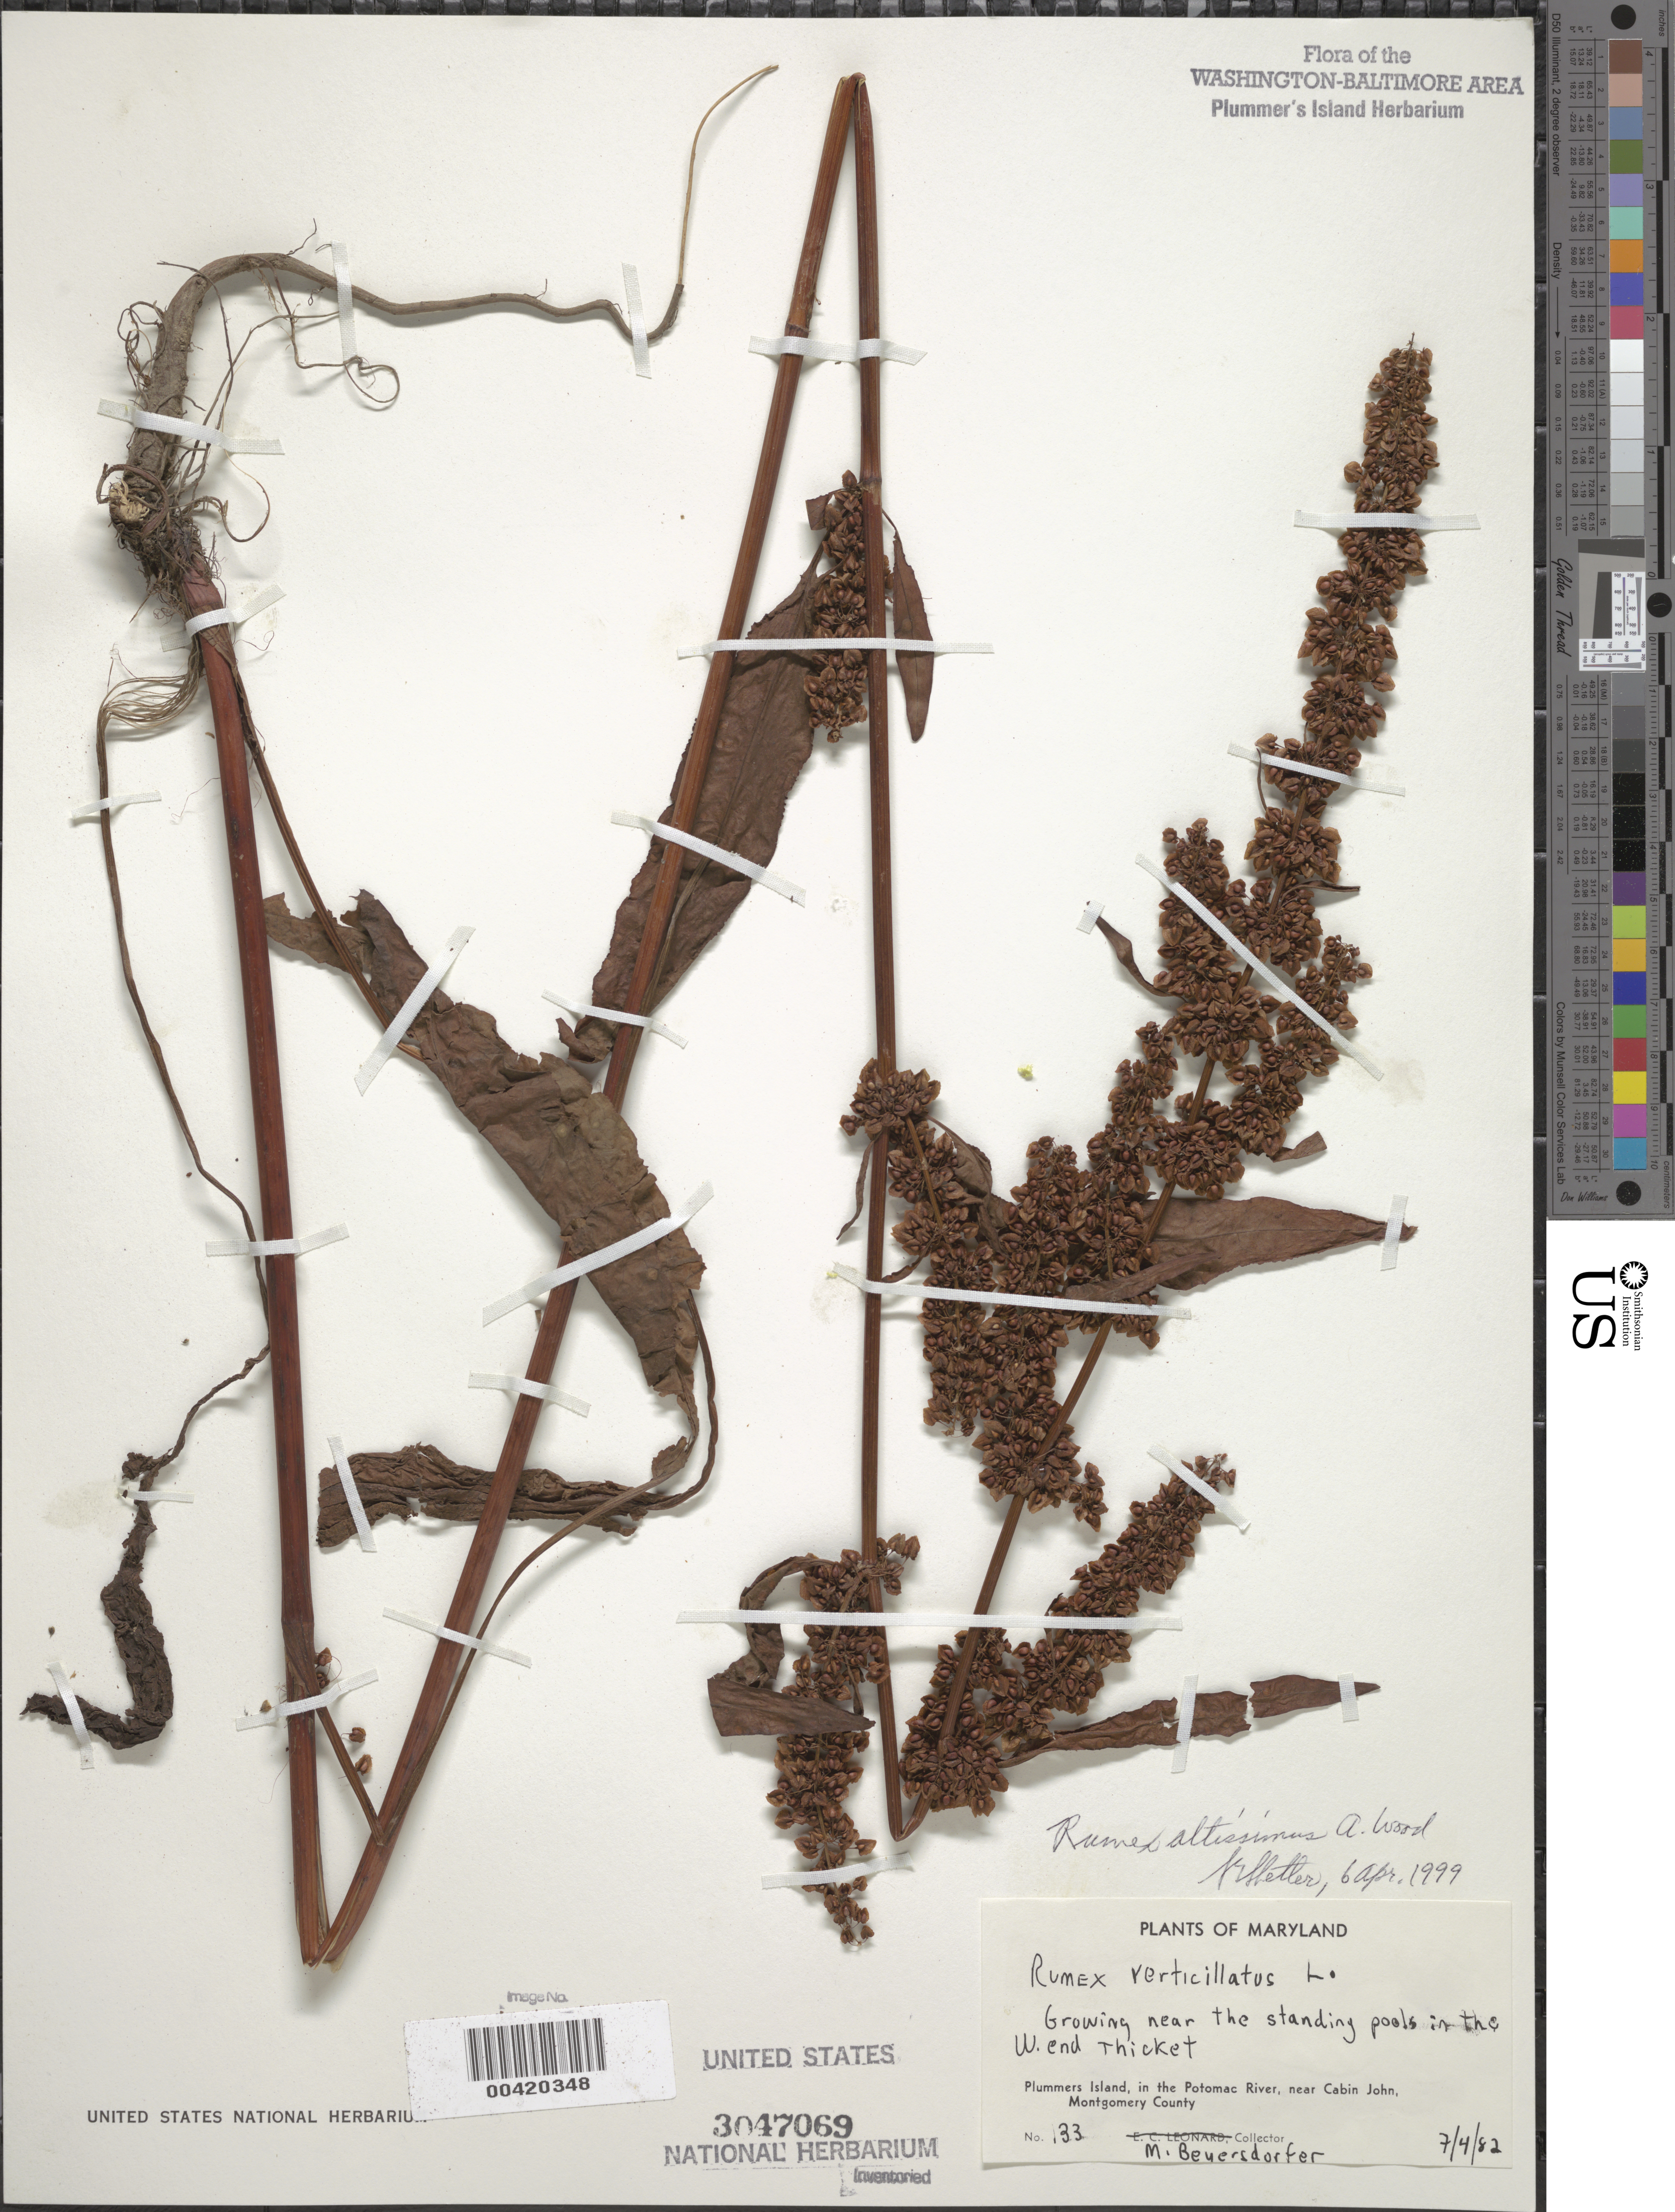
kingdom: Plantae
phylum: Tracheophyta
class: Magnoliopsida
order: Caryophyllales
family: Polygonaceae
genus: Rumex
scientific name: Rumex altissimus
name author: Alph. Wood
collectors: M. Beyersdorfer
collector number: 133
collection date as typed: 04 Jul 1982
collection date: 1982-07-04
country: United States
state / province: Maryland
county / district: Montgomery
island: Plummers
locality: Plummer's Island; near standing pools in west end thicket Plummers Island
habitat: Near standing pools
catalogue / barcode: US 3047069